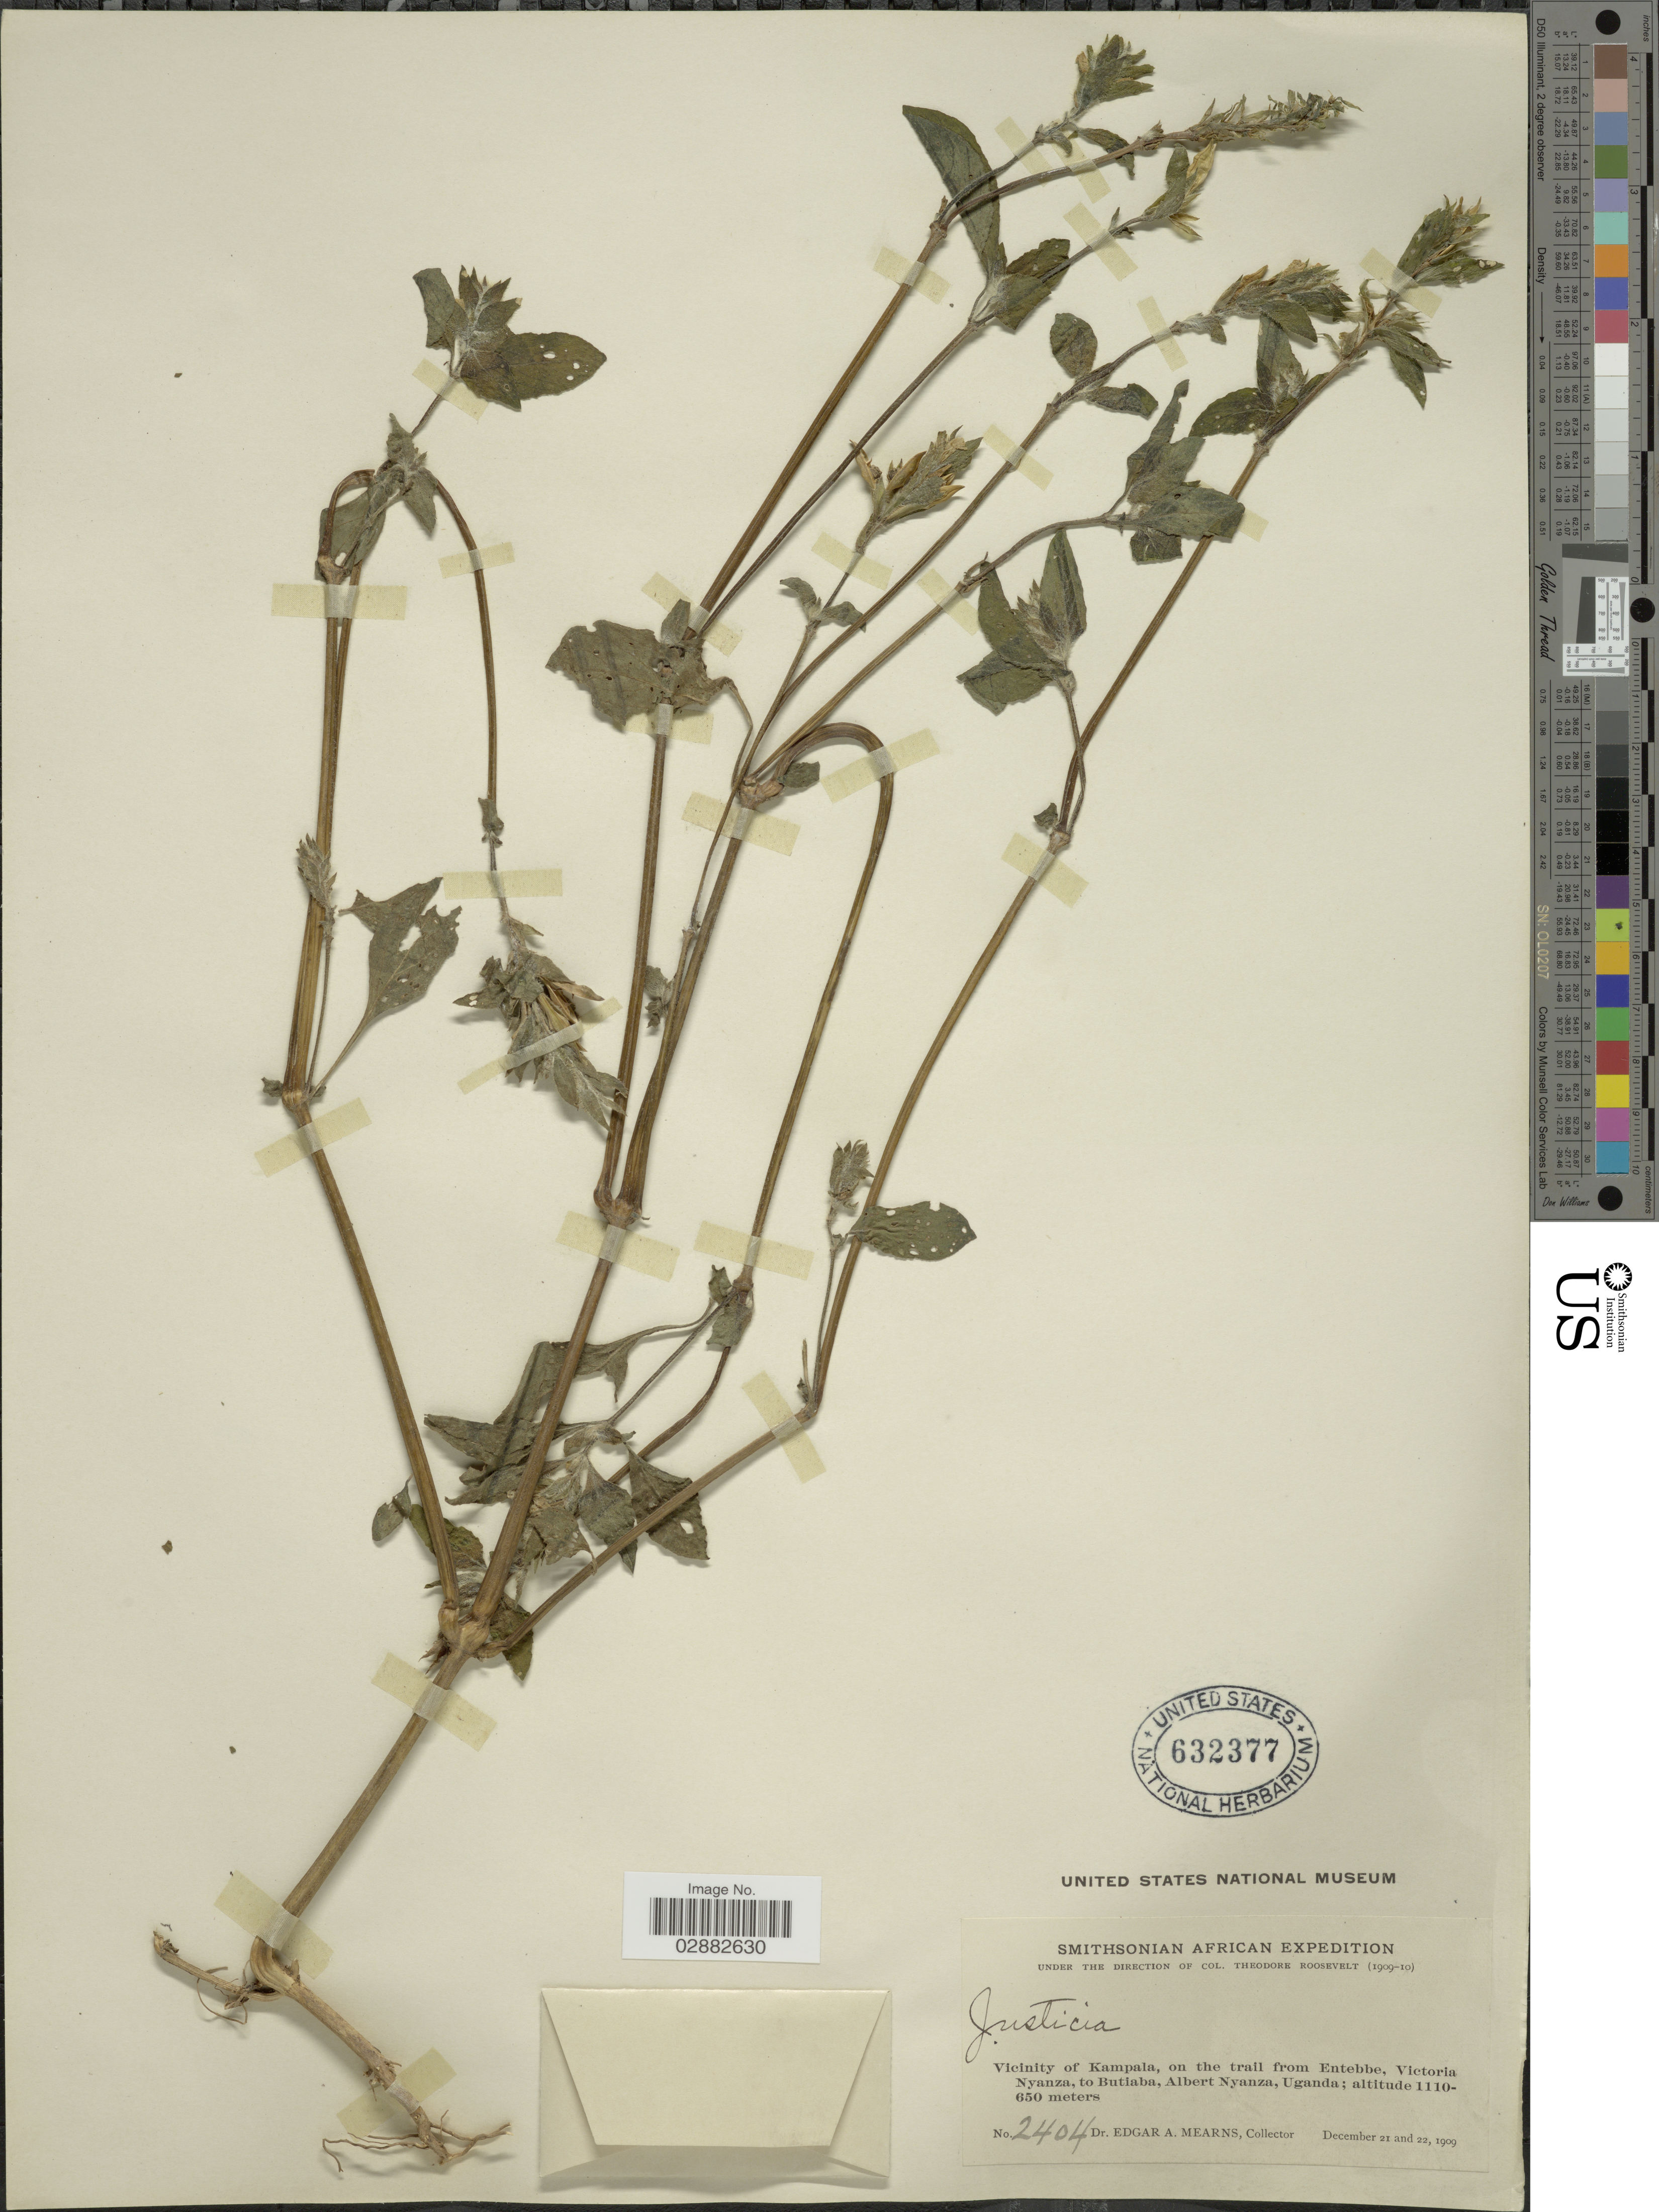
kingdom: Plantae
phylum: Tracheophyta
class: Magnoliopsida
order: Lamiales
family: Acanthaceae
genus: Justicia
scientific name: Justicia sp.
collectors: E. A. Mearns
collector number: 2404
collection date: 1909-12-21/1909-12-22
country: Uganda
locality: Vicinity of Kampala, on the trail from Entebbe, Victoria Nyanza, to Butiaba, Albert Nyanza.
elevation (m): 650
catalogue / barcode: US 632377